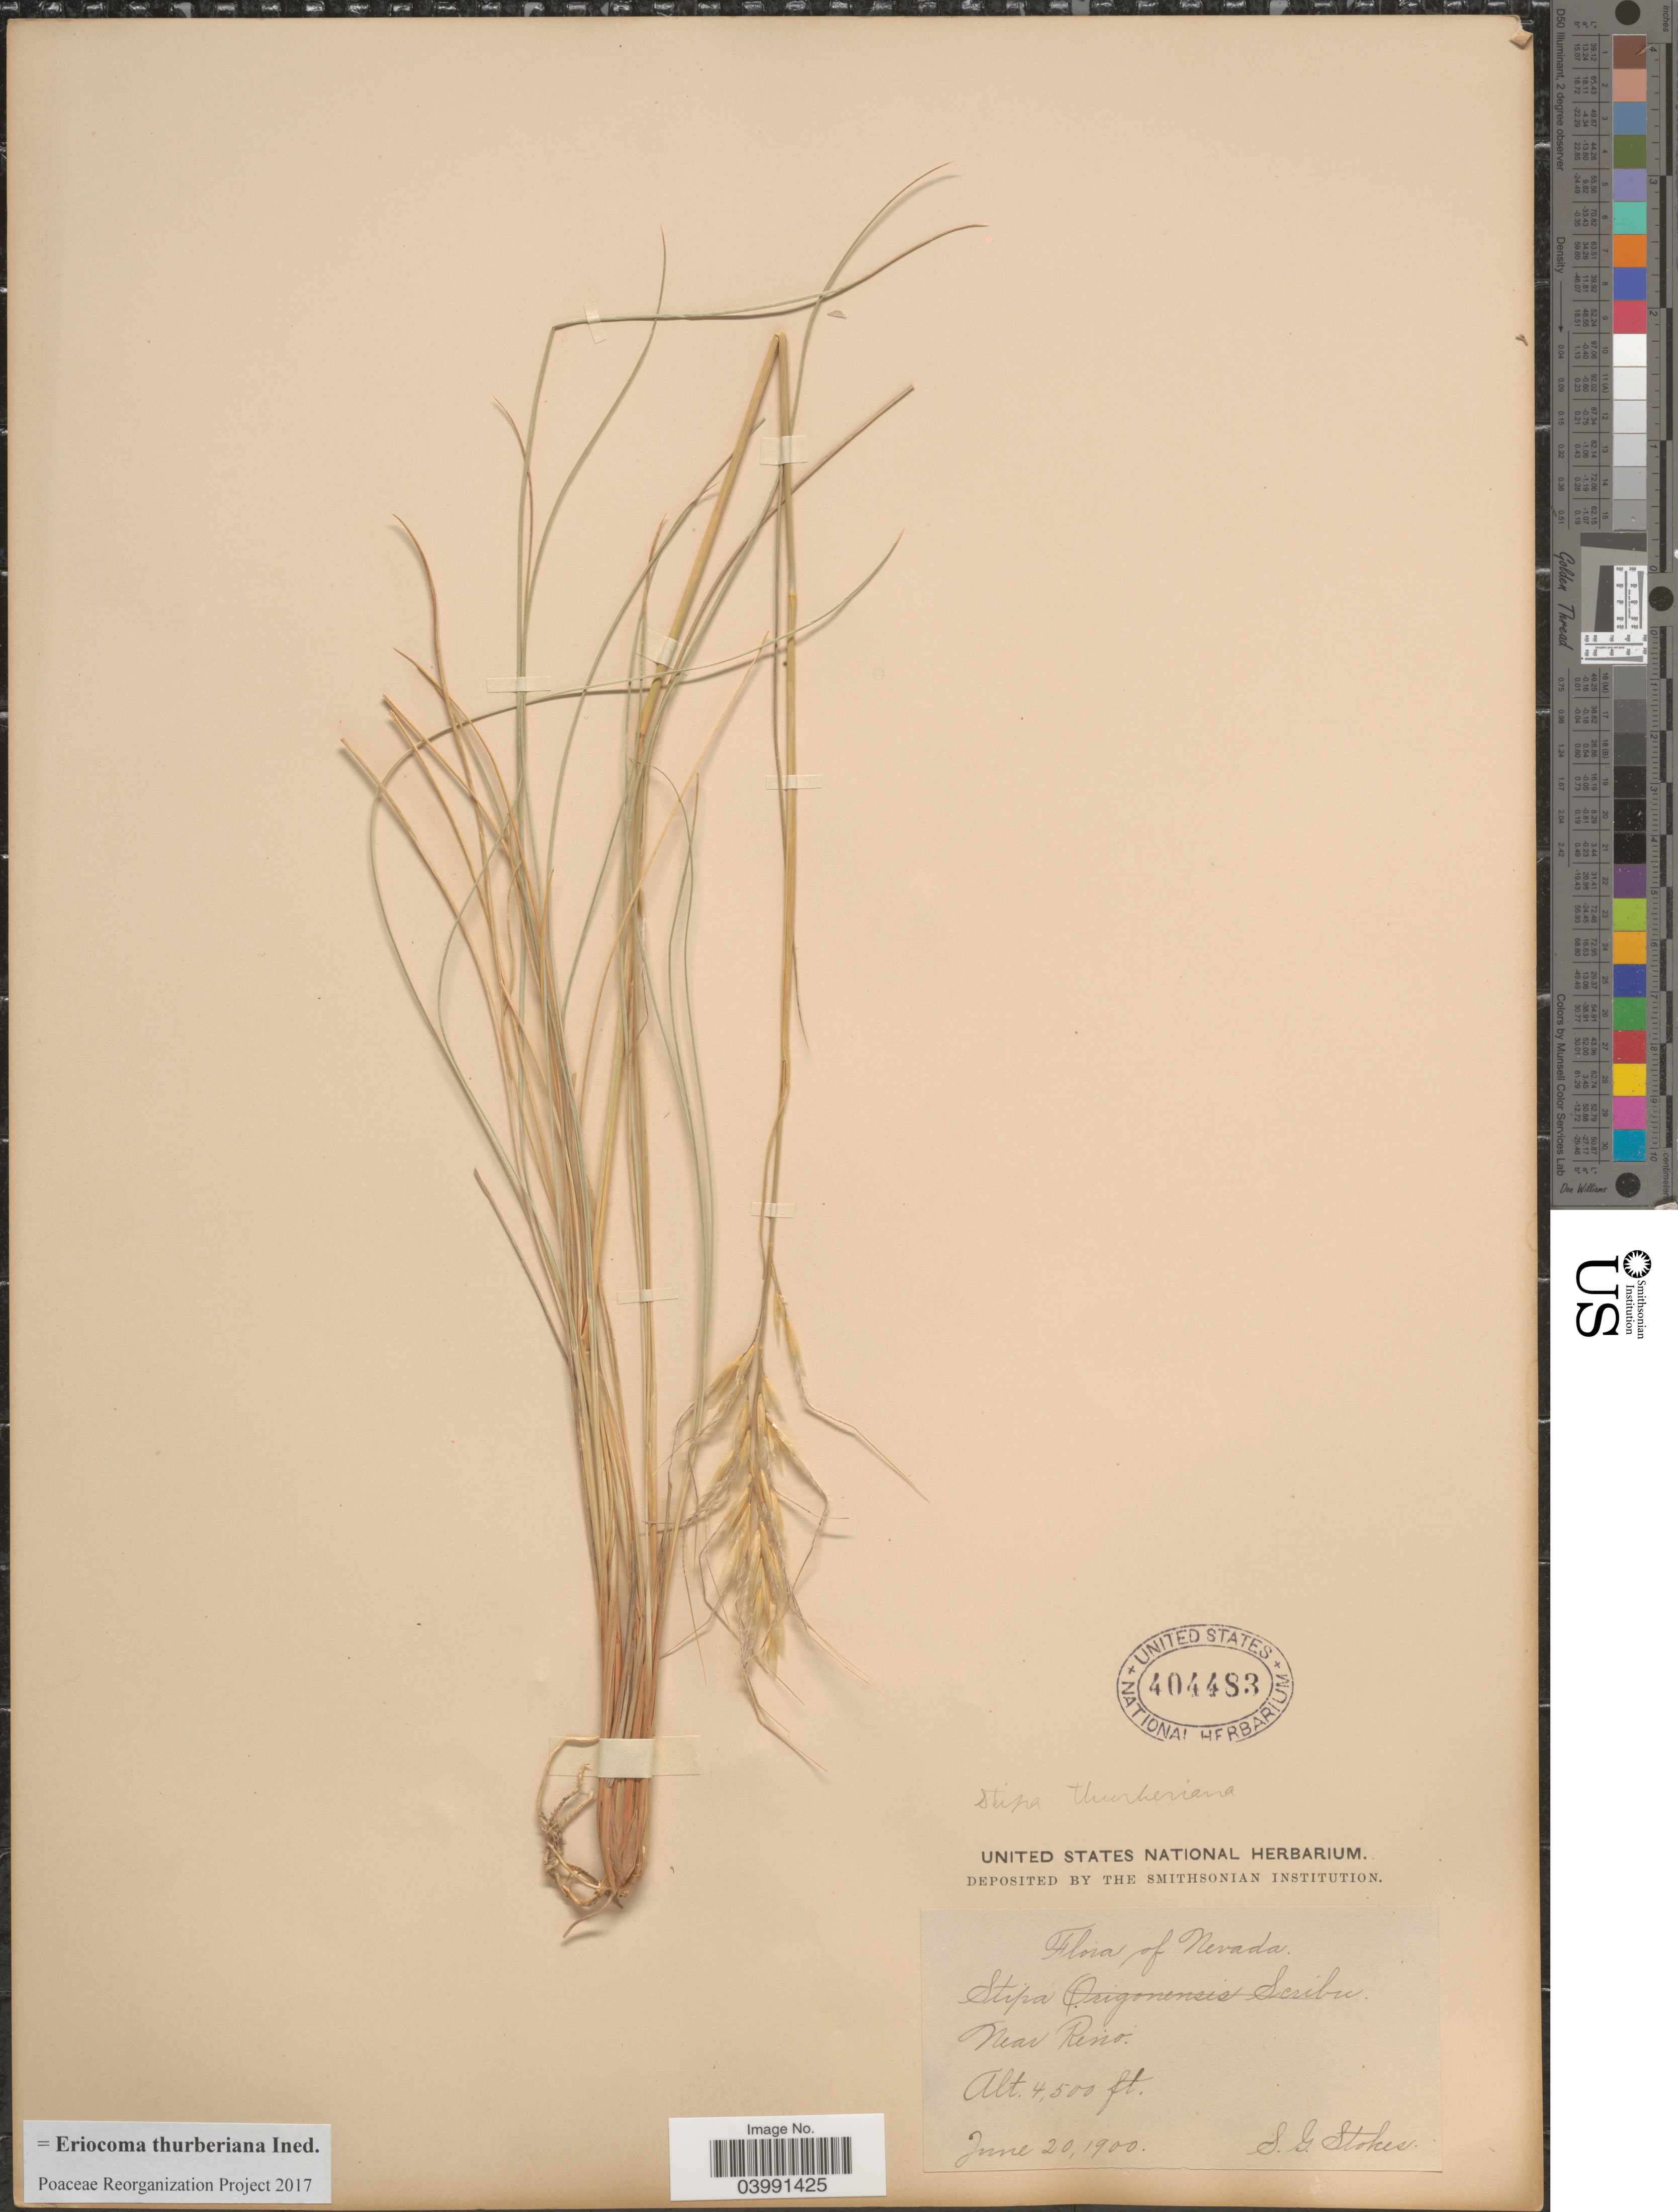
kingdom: Plantae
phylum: Tracheophyta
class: Liliopsida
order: Poales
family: Poaceae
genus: Eriocoma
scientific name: Eriocoma thurberiana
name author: (Piper) Romasch.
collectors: S. G. Stokes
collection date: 1900-06-20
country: United States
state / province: Nevada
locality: Near Reno.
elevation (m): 1372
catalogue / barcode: US 404483